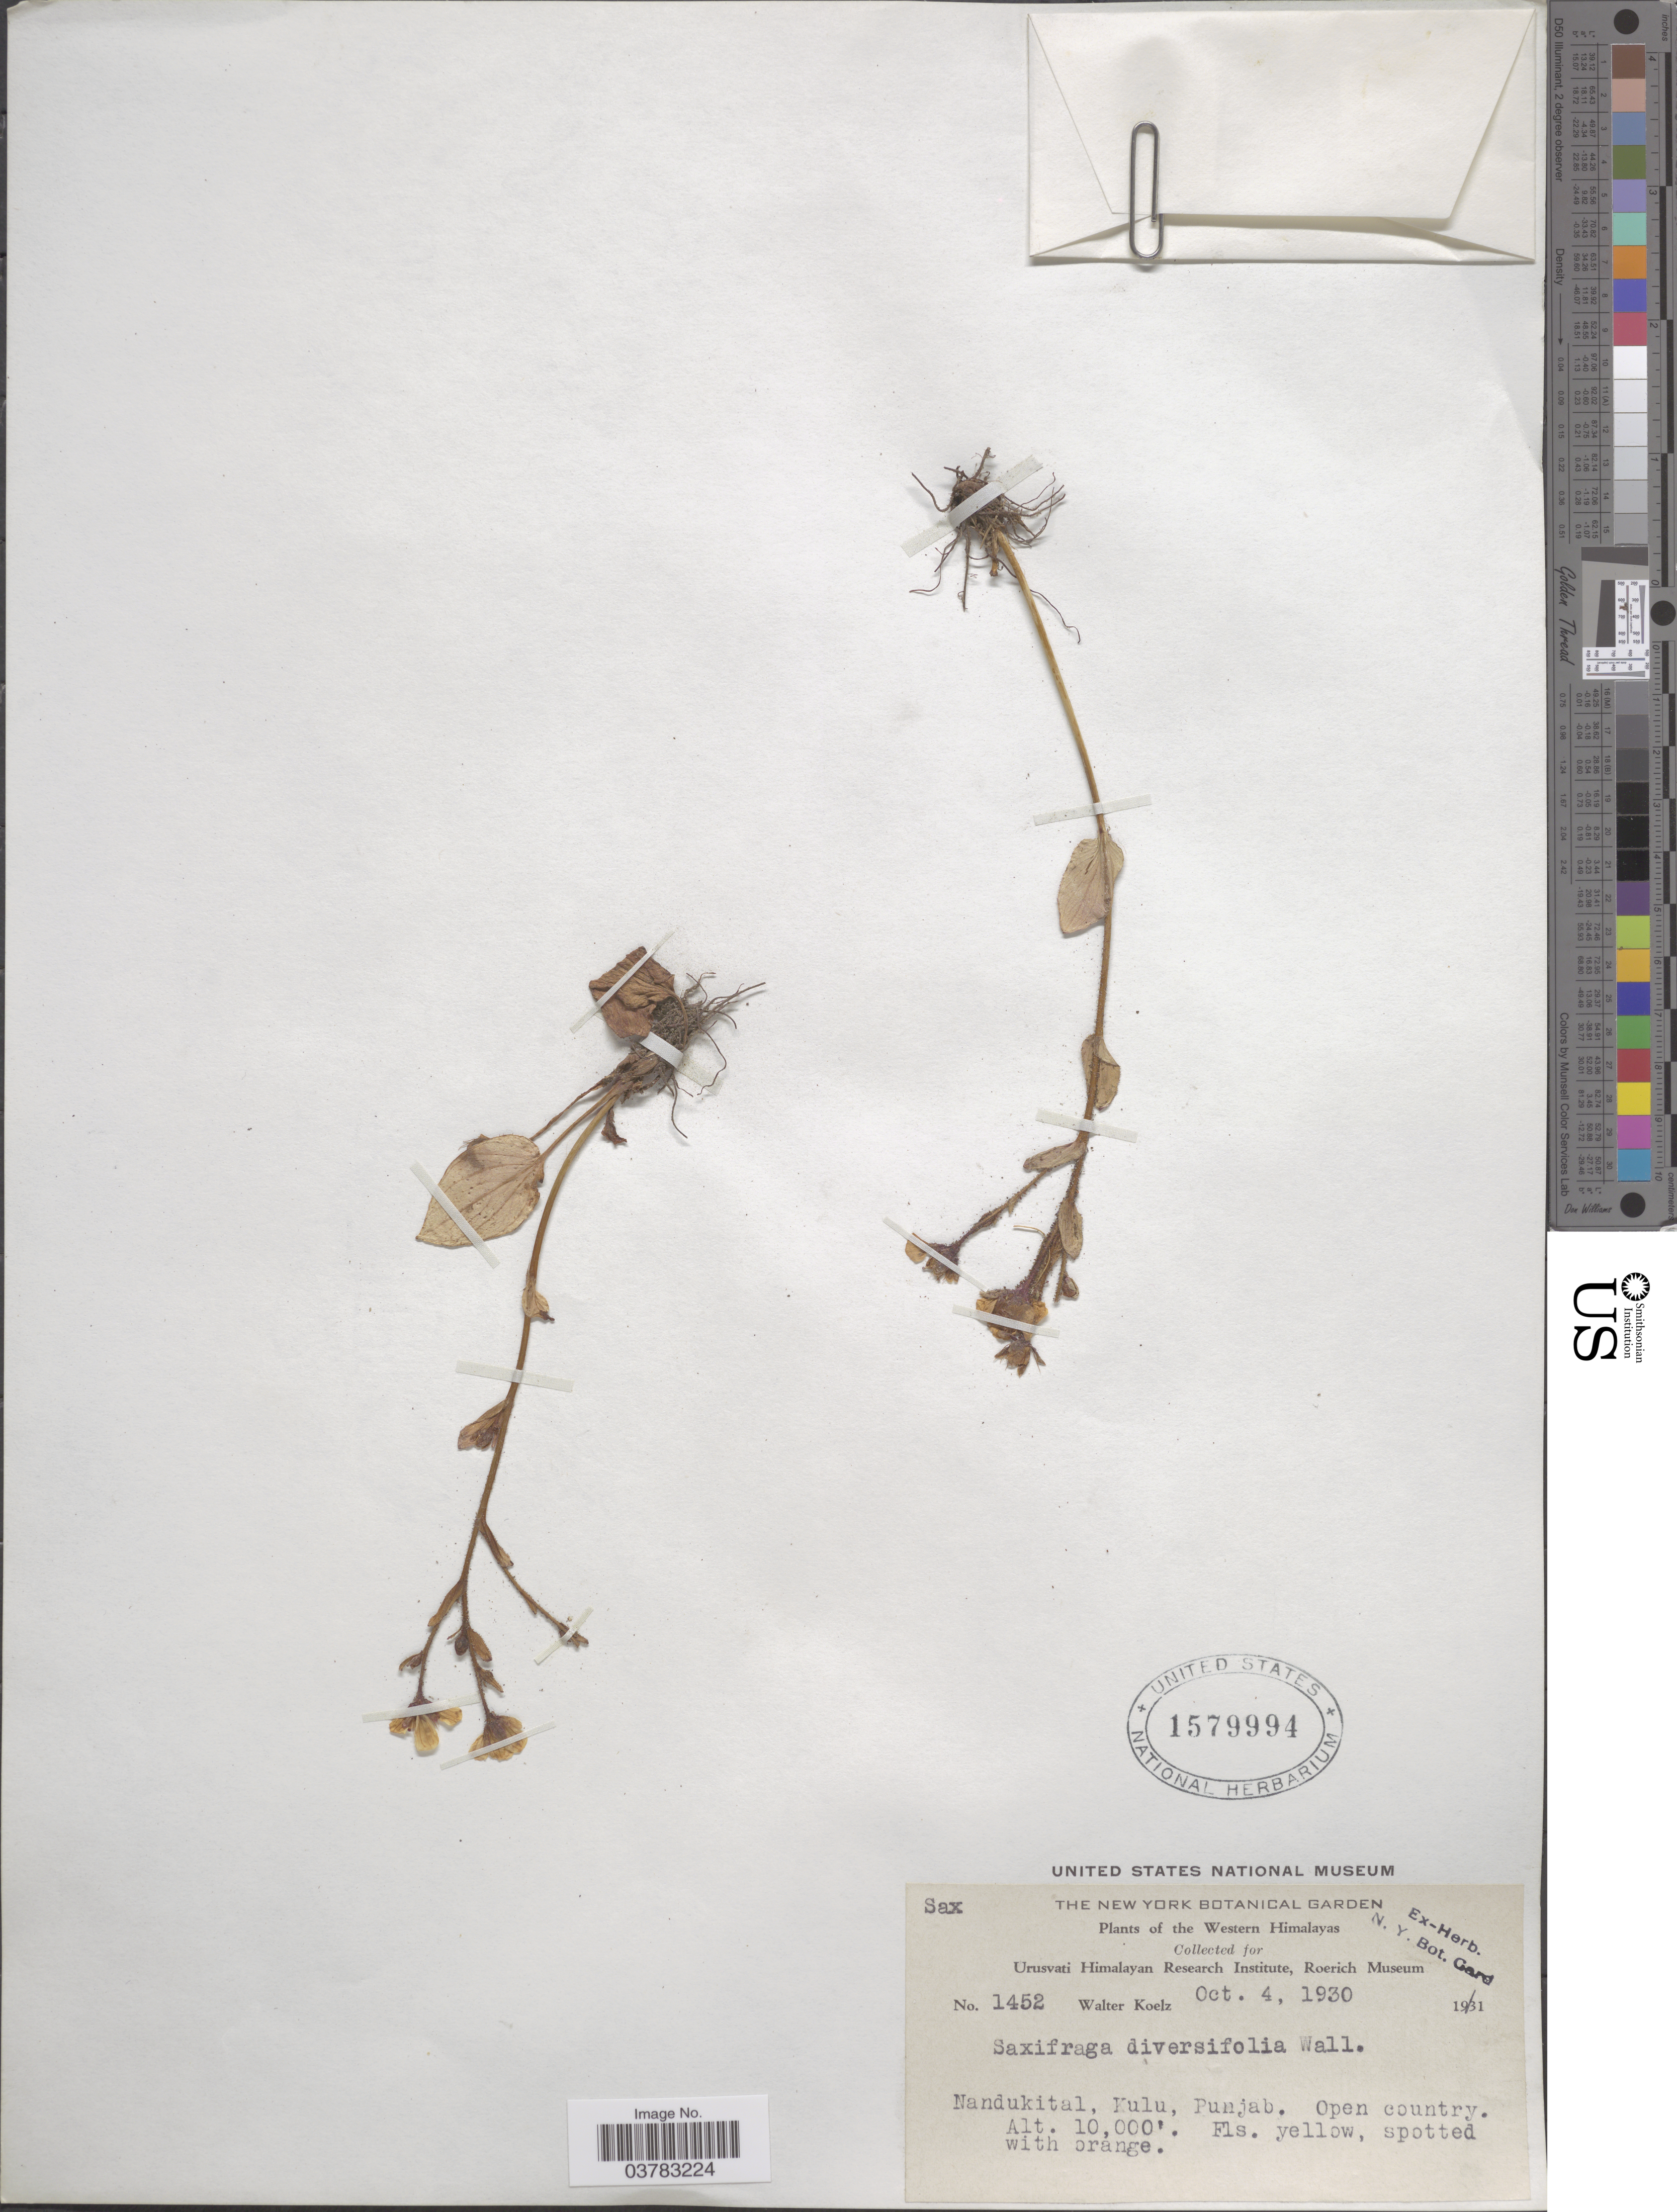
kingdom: Plantae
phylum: Tracheophyta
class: Magnoliopsida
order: Saxifragales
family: Saxifragaceae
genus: Saxifraga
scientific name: Saxifraga diversifolia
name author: Wall.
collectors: W. N. Koelz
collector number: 1452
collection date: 1930-10-04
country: India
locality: Western Himalayas. Nandukital, Kulu, Punjab.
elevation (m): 3048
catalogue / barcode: US 1579994